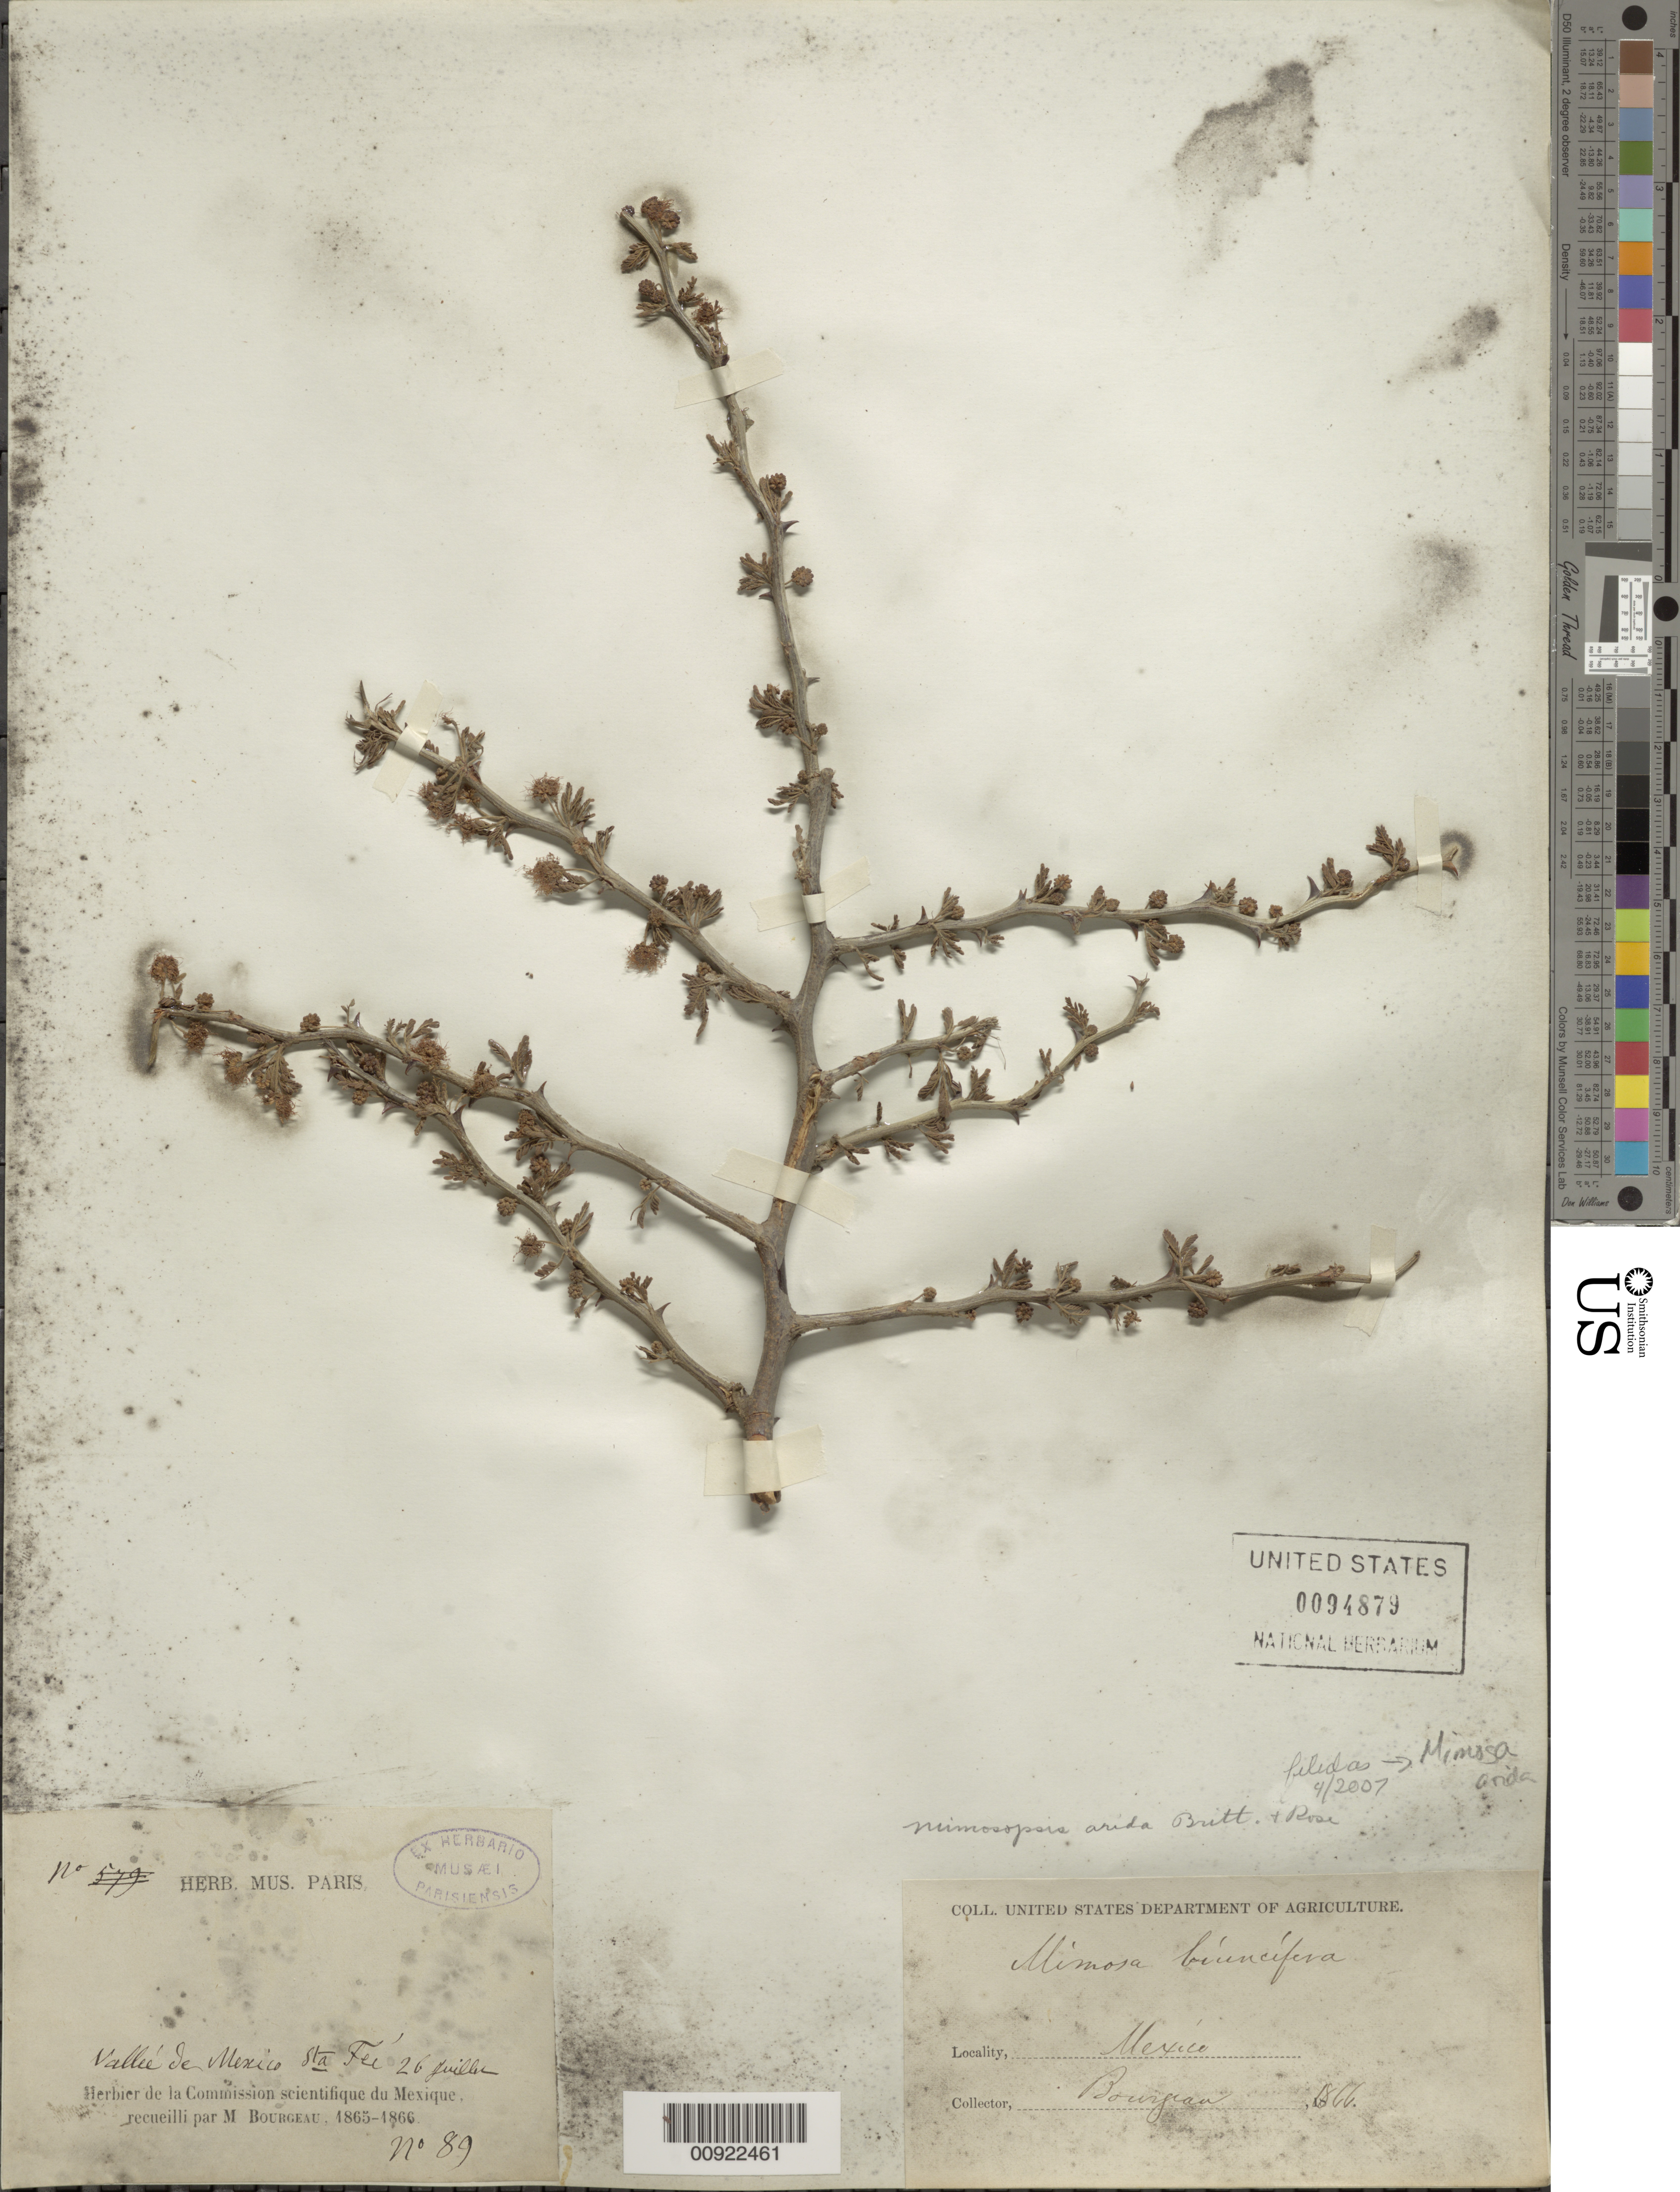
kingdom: Plantae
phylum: Tracheophyta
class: Magnoliopsida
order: Fabales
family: Fabaceae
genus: Mimosa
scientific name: Mimosa biuncifera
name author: Benth.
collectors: E. Bourgeau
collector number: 89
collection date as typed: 26 Jul 1866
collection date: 1866-07-26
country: Mexico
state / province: Distrito Federal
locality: Vallée de Mexico. Sta Fé.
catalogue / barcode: US 94879